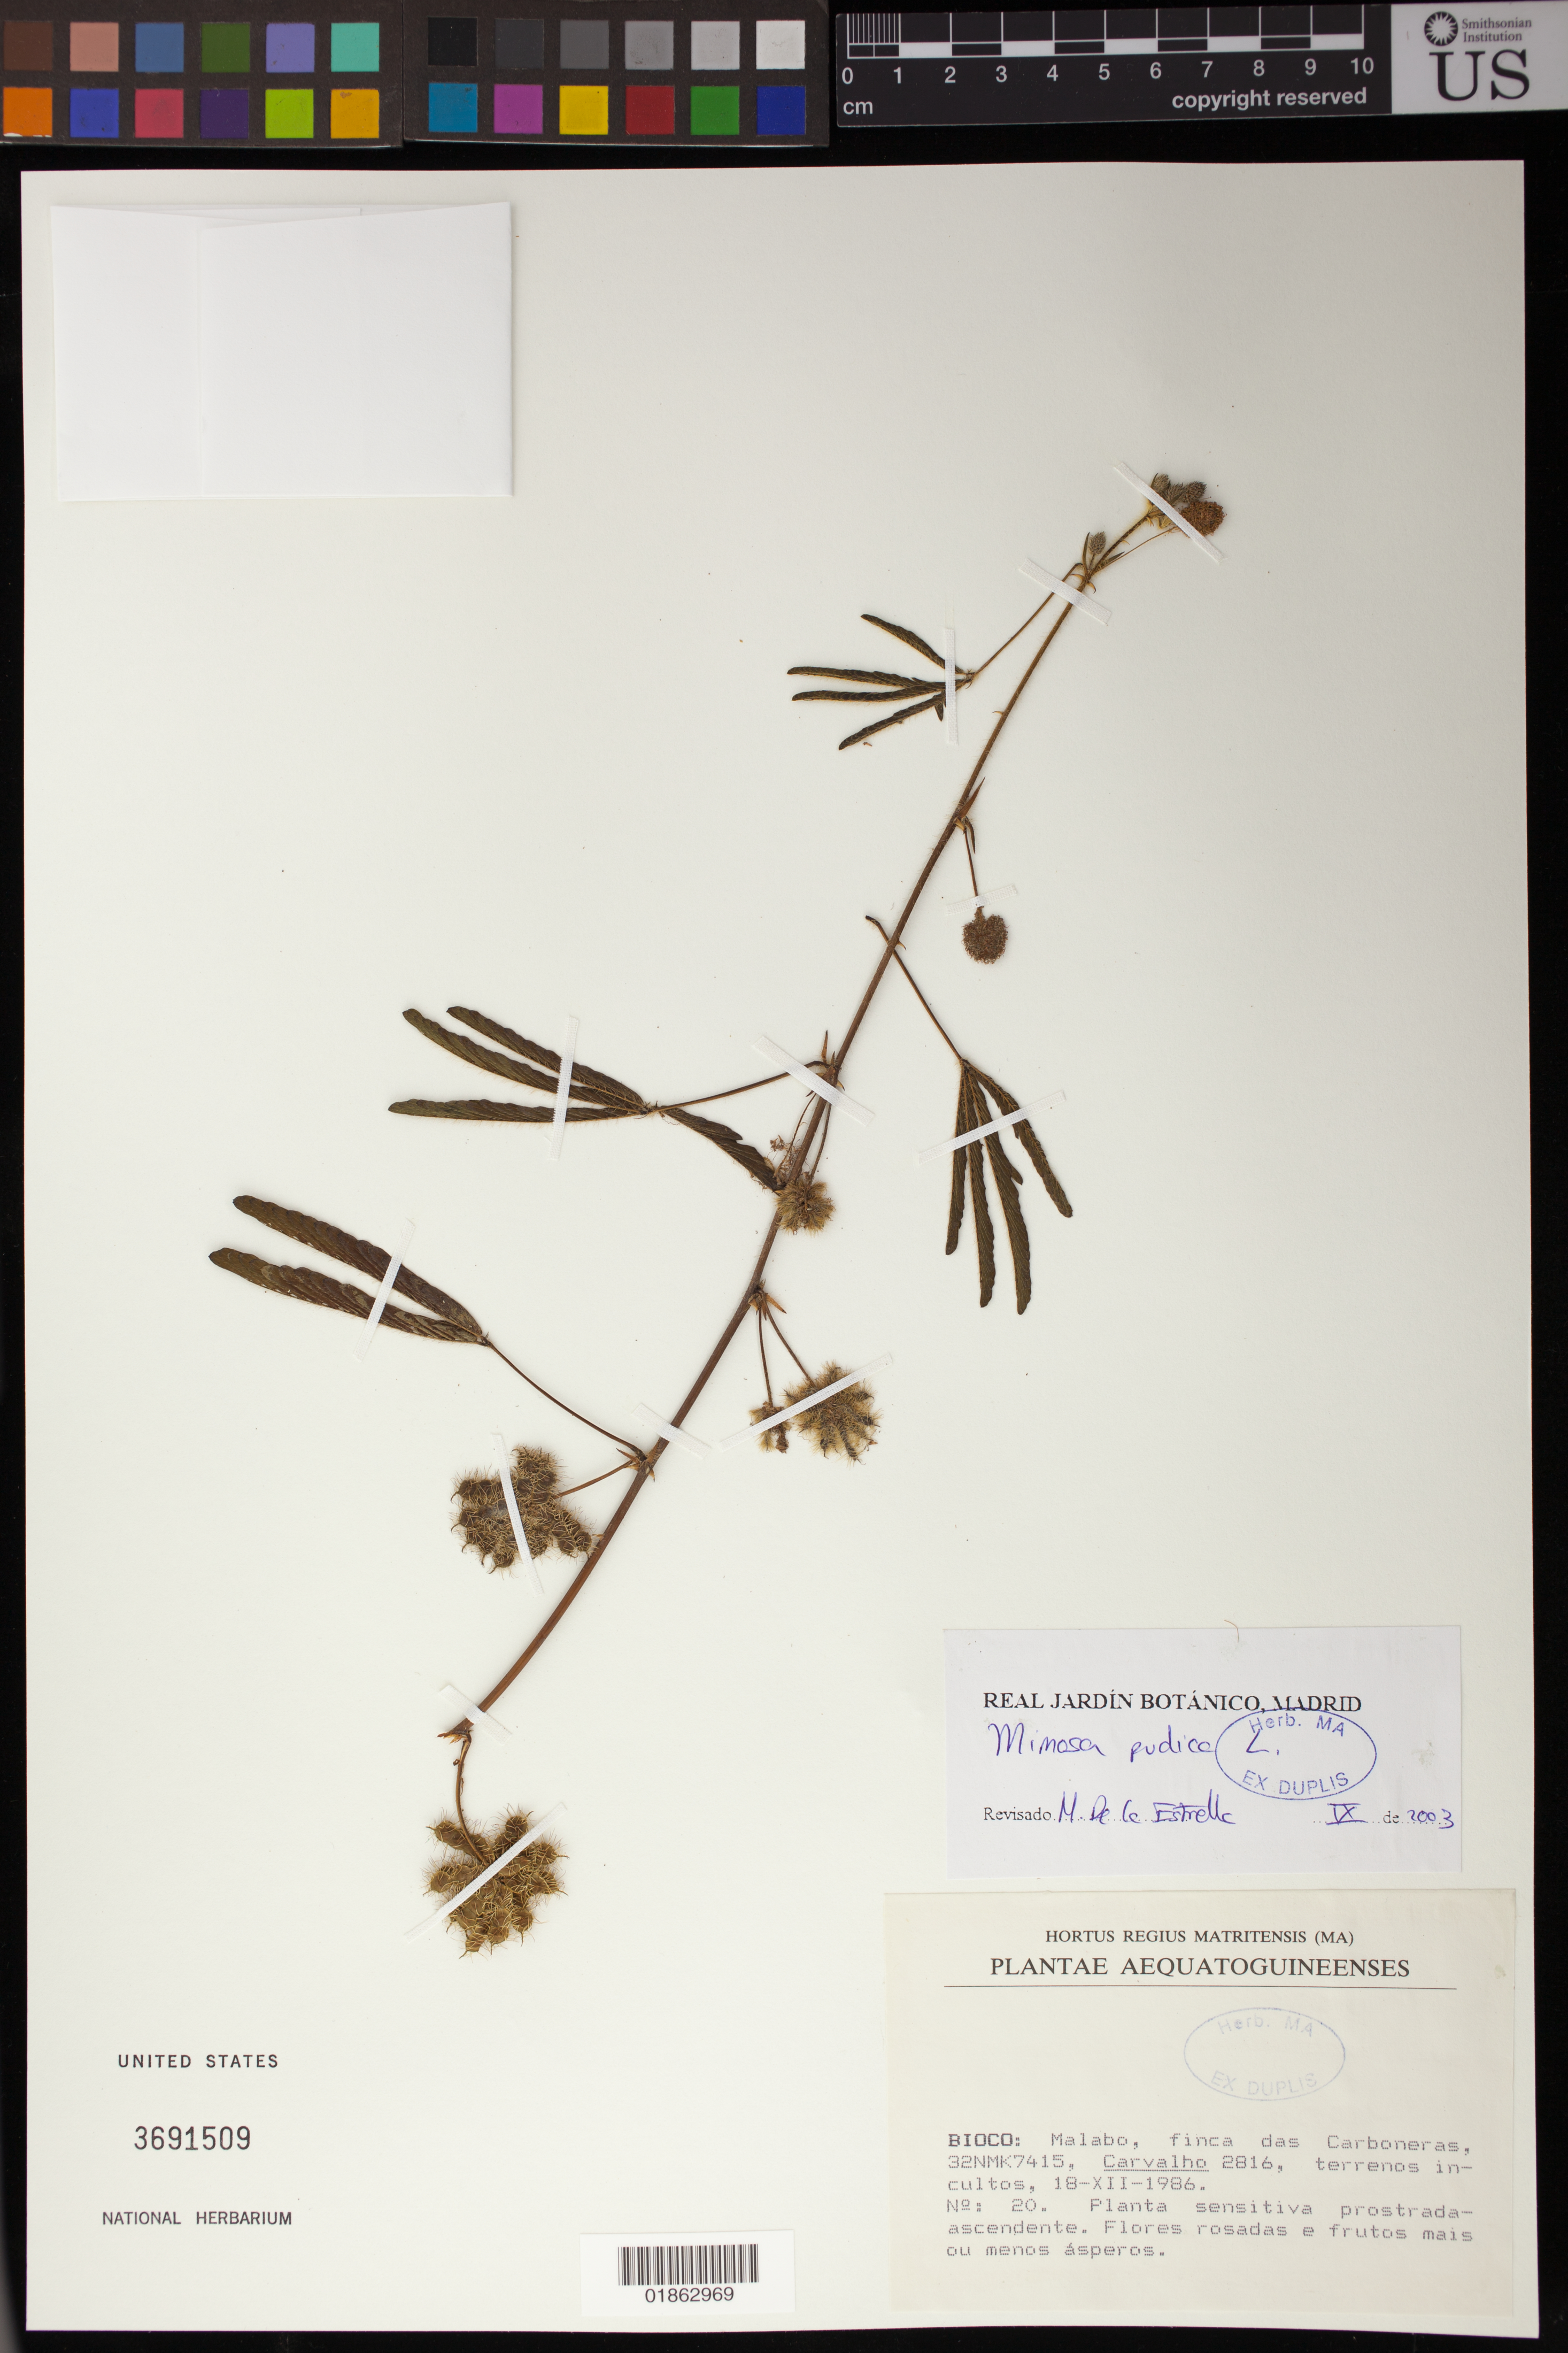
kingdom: Plantae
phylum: Tracheophyta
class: Magnoliopsida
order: Fabales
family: Fabaceae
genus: Mimosa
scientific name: Mimosa pudica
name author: L.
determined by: de la Estrella, M.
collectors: Carvalho, --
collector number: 2816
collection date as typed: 18-XII-1986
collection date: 1986-12-18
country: Equatorial Guinea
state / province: Bioko Norte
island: Bioko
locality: Malabo, finca das Carboneras, 32NMK7415.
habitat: Terrenos incultos.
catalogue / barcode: US 3691509